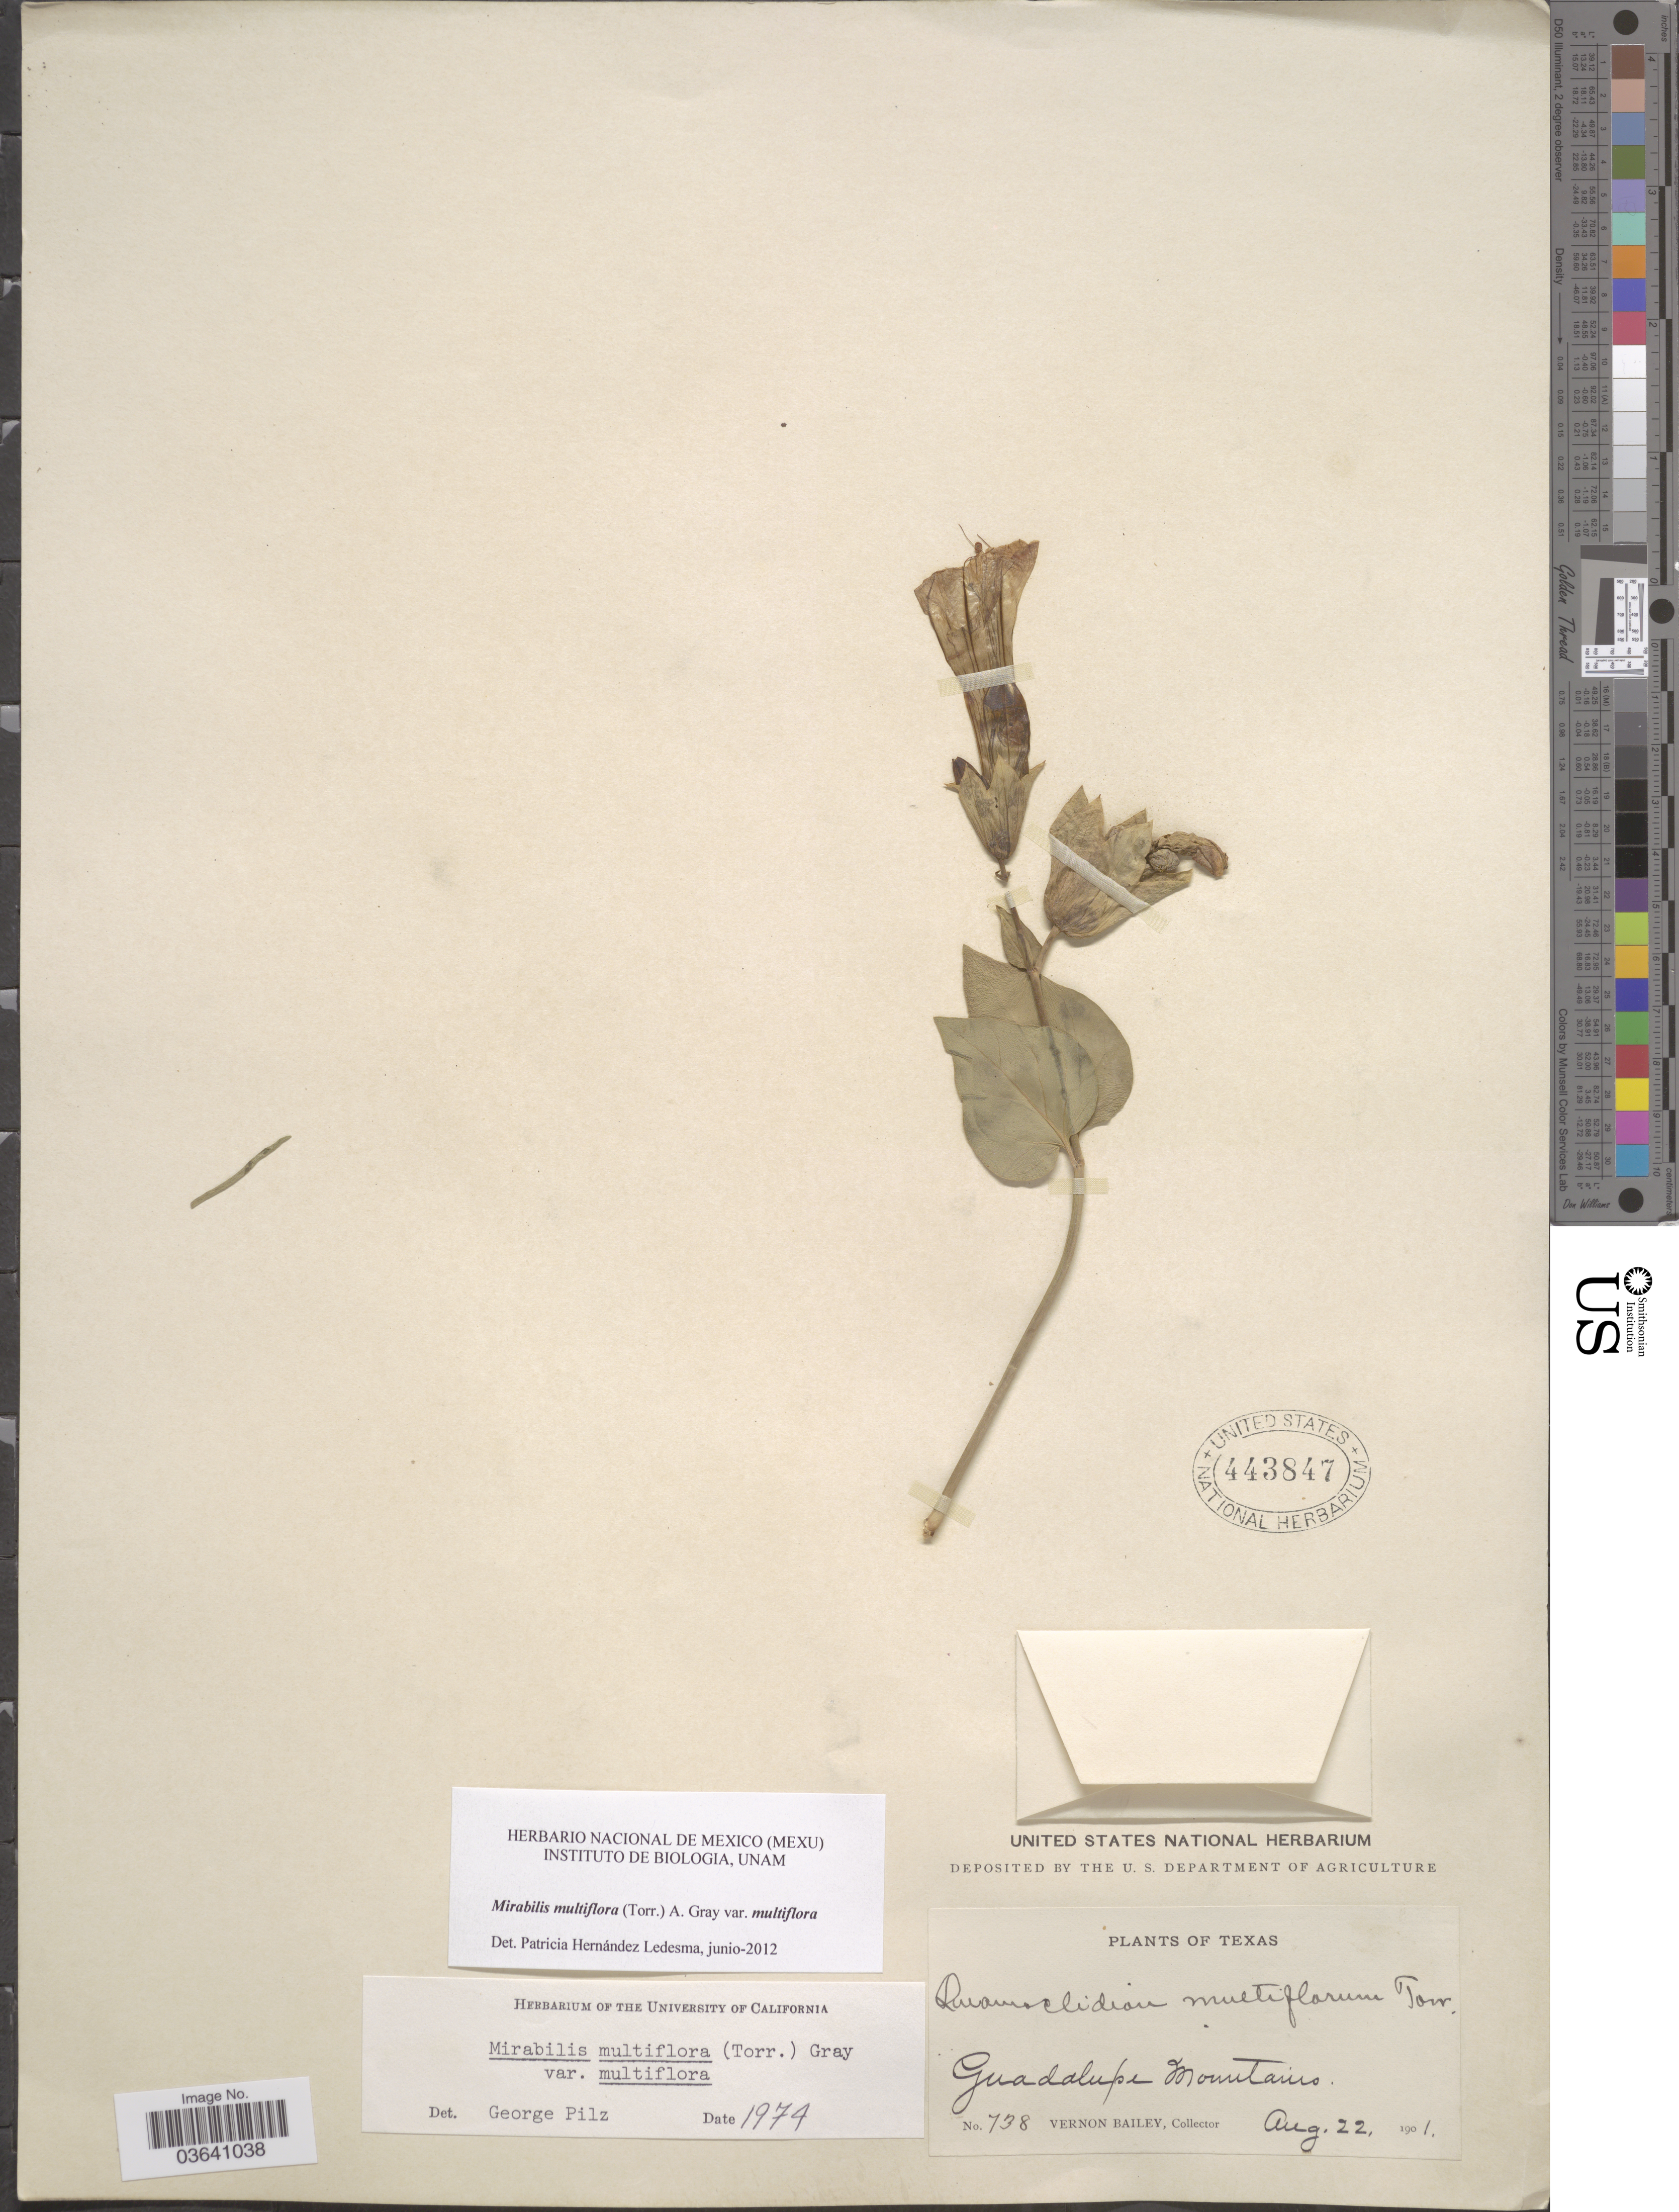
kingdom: Plantae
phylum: Tracheophyta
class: Magnoliopsida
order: Caryophyllales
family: Nyctaginaceae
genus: Mirabilis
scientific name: Mirabilis multiflora var. multiflora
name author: (Torr.) A. Gray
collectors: V. O. Bailey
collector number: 738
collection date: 1901-08-22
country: United States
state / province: Texas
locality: Guadalupe Mountains.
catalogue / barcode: US 443847